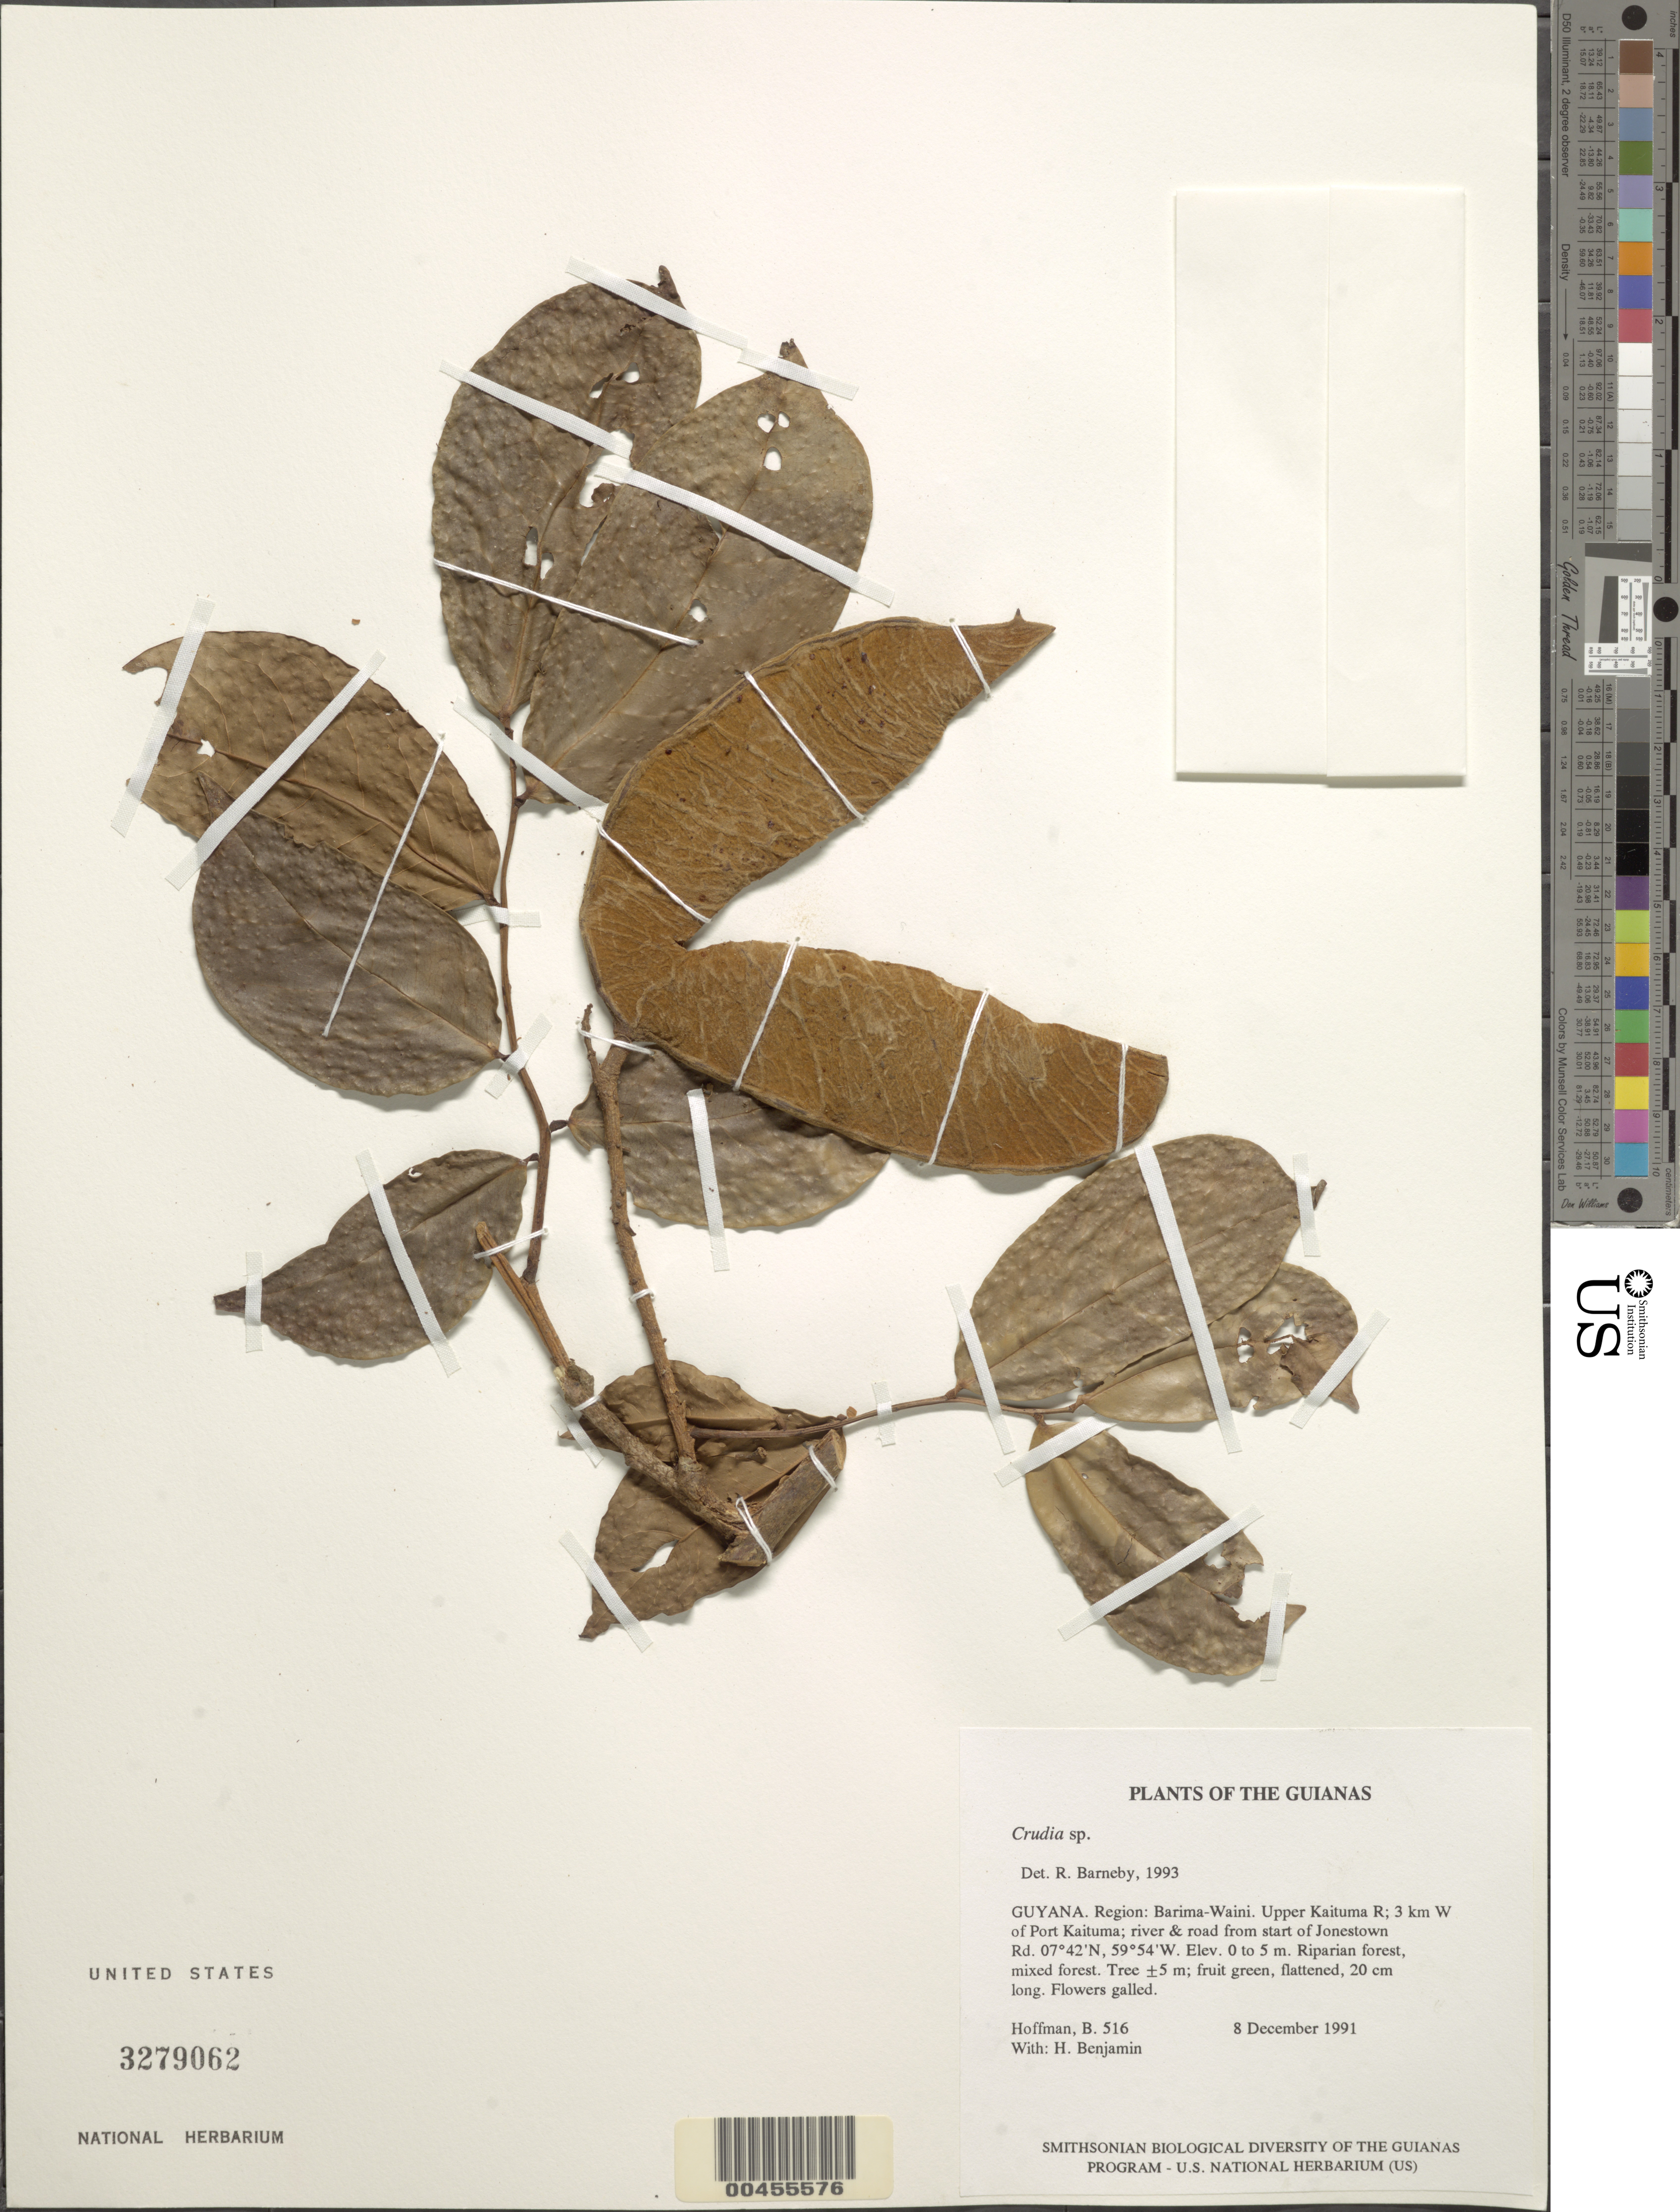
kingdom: Plantae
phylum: Tracheophyta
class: Magnoliopsida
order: Fabales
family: Fabaceae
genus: Crudia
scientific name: Crudia sp.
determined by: Barneby, Rupert C., (NY)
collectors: B. Hoffman & H. Benjamin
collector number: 516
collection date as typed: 8 December 1991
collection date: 1991-12-08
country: Guyana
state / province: Barima-Waini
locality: Upper Kaituma River; 3 km W of Port Kaituma; river & road from start of Jonestown Road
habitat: Riparian forest, mixed forest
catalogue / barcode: US 3279062